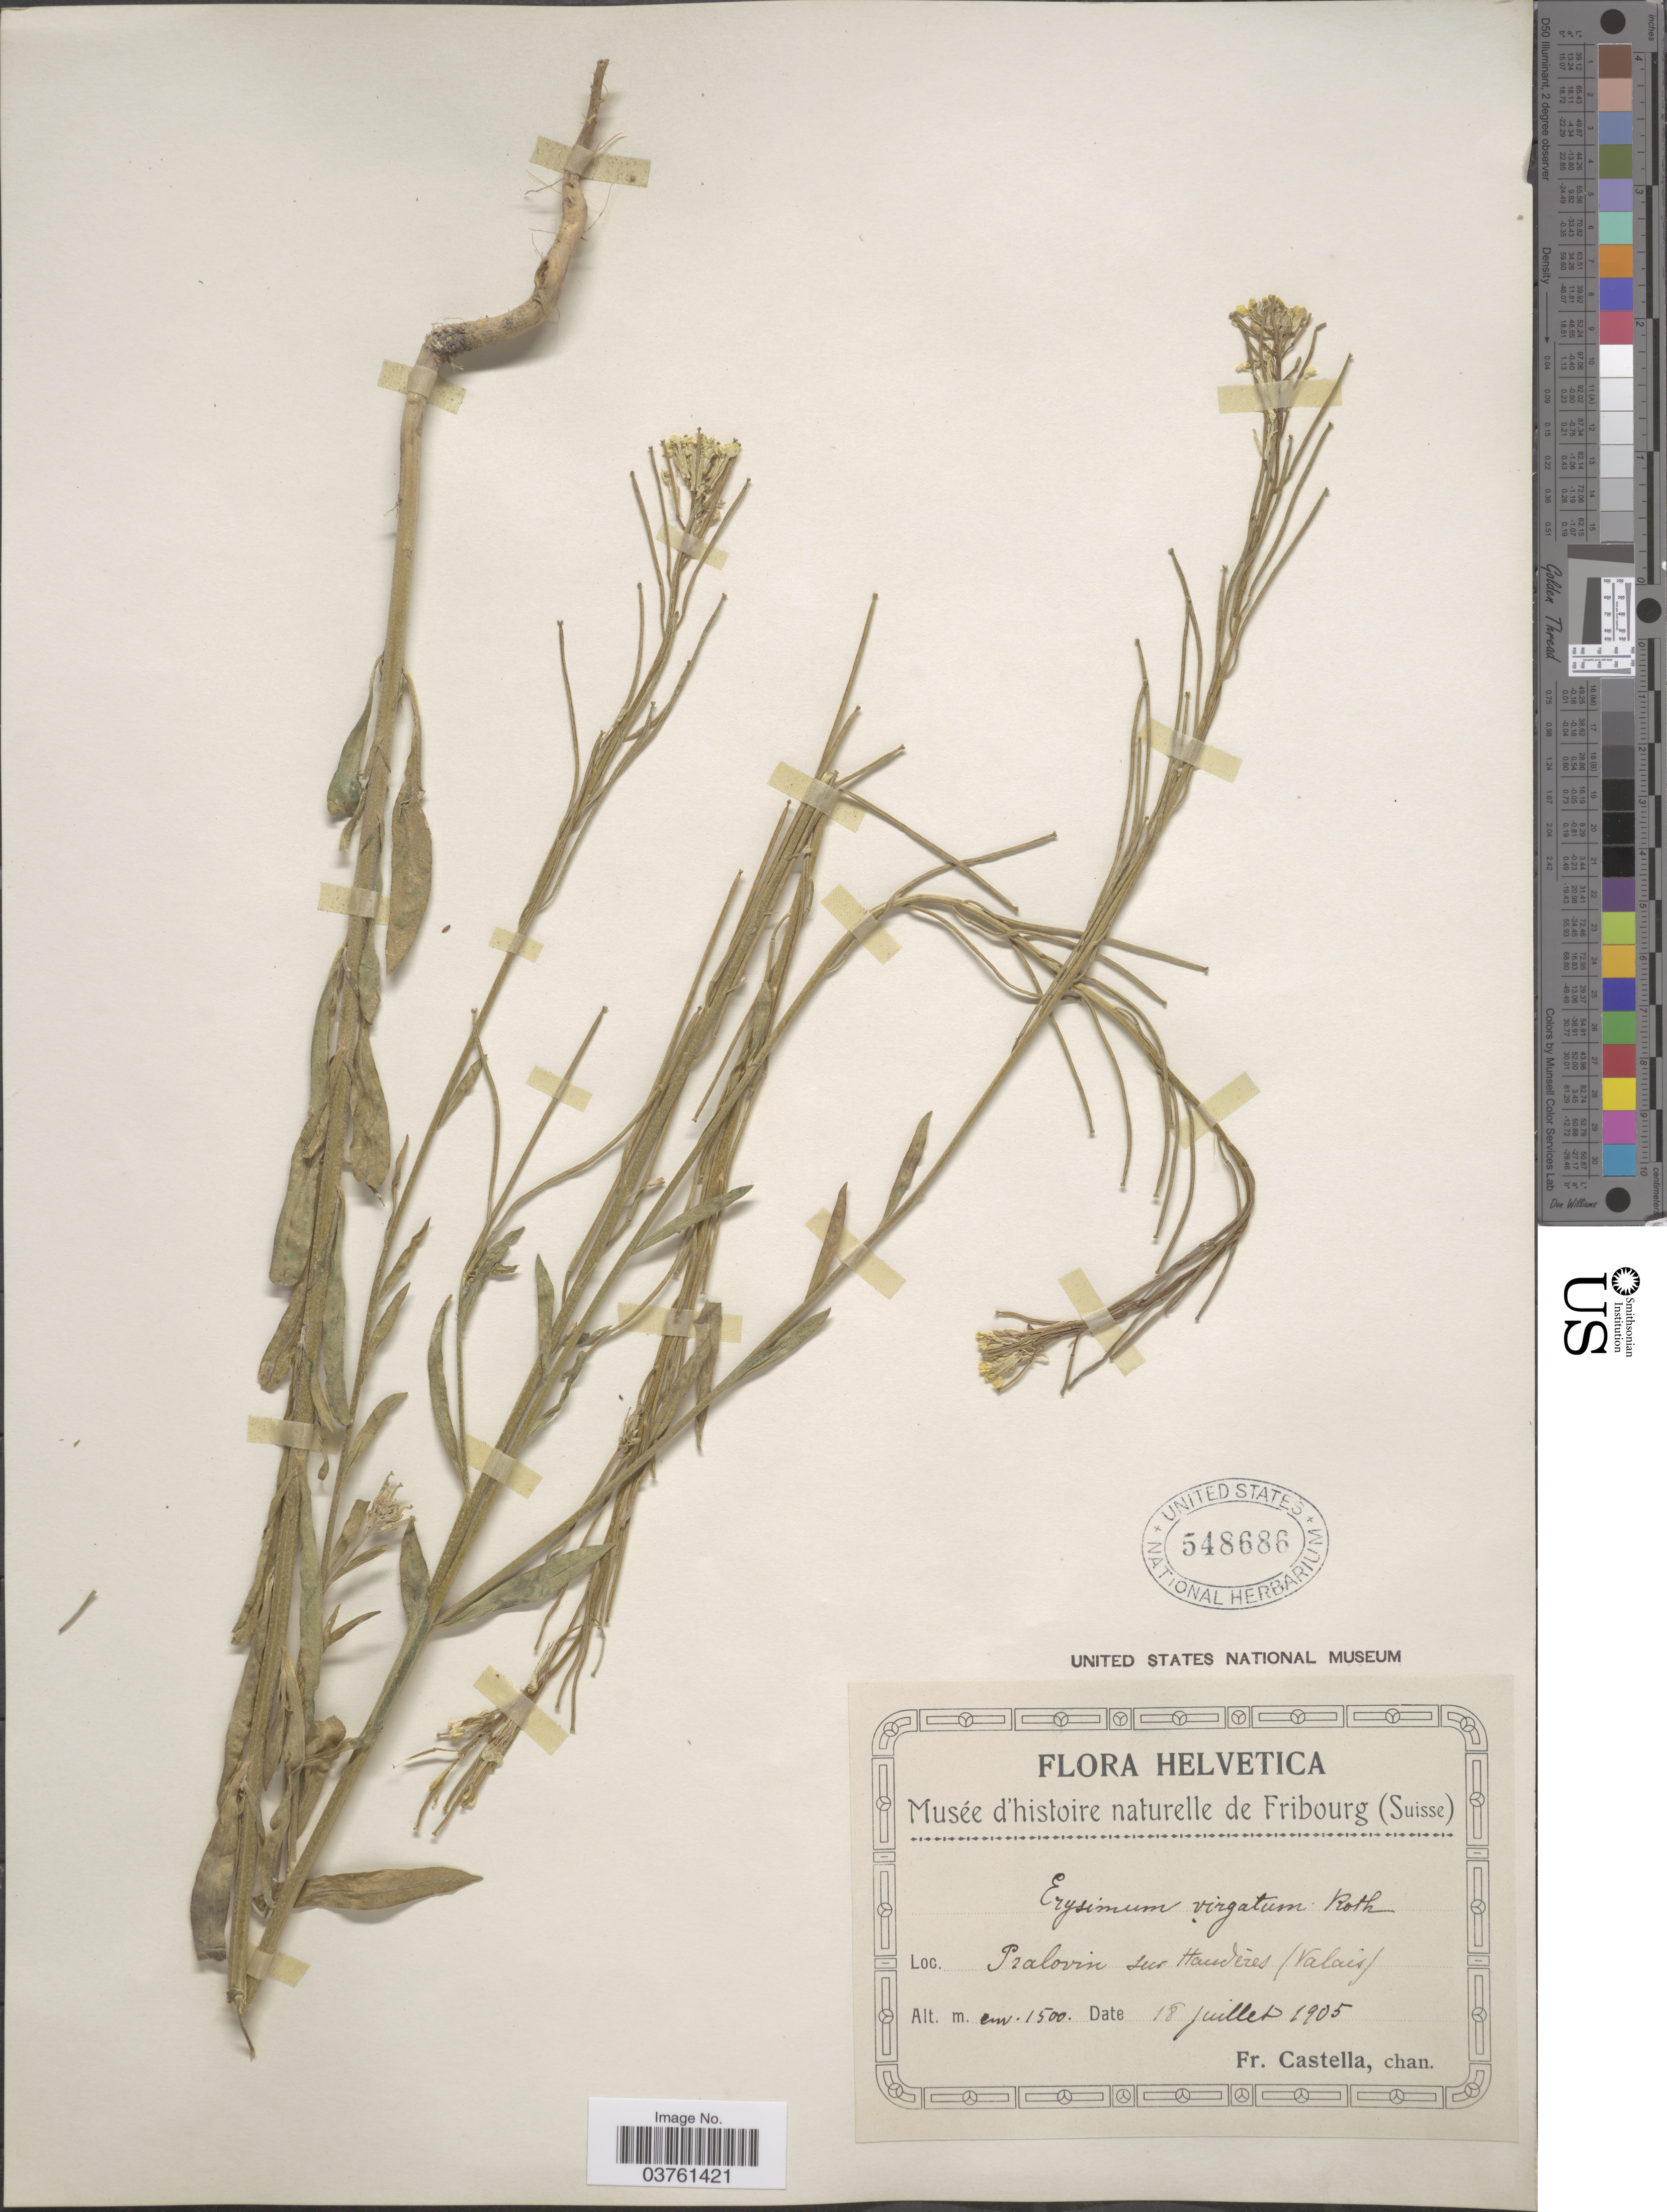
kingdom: Plantae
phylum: Tracheophyta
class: Magnoliopsida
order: Brassicales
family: Brassicaceae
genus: Erysimum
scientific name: Erysimum virgatum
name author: Roth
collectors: Fr. Castella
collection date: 1905-07-18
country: Switzerland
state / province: Valais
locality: Helvetica. Pralovin sur Haudéres (Valais).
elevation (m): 1500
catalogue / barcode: US 548686